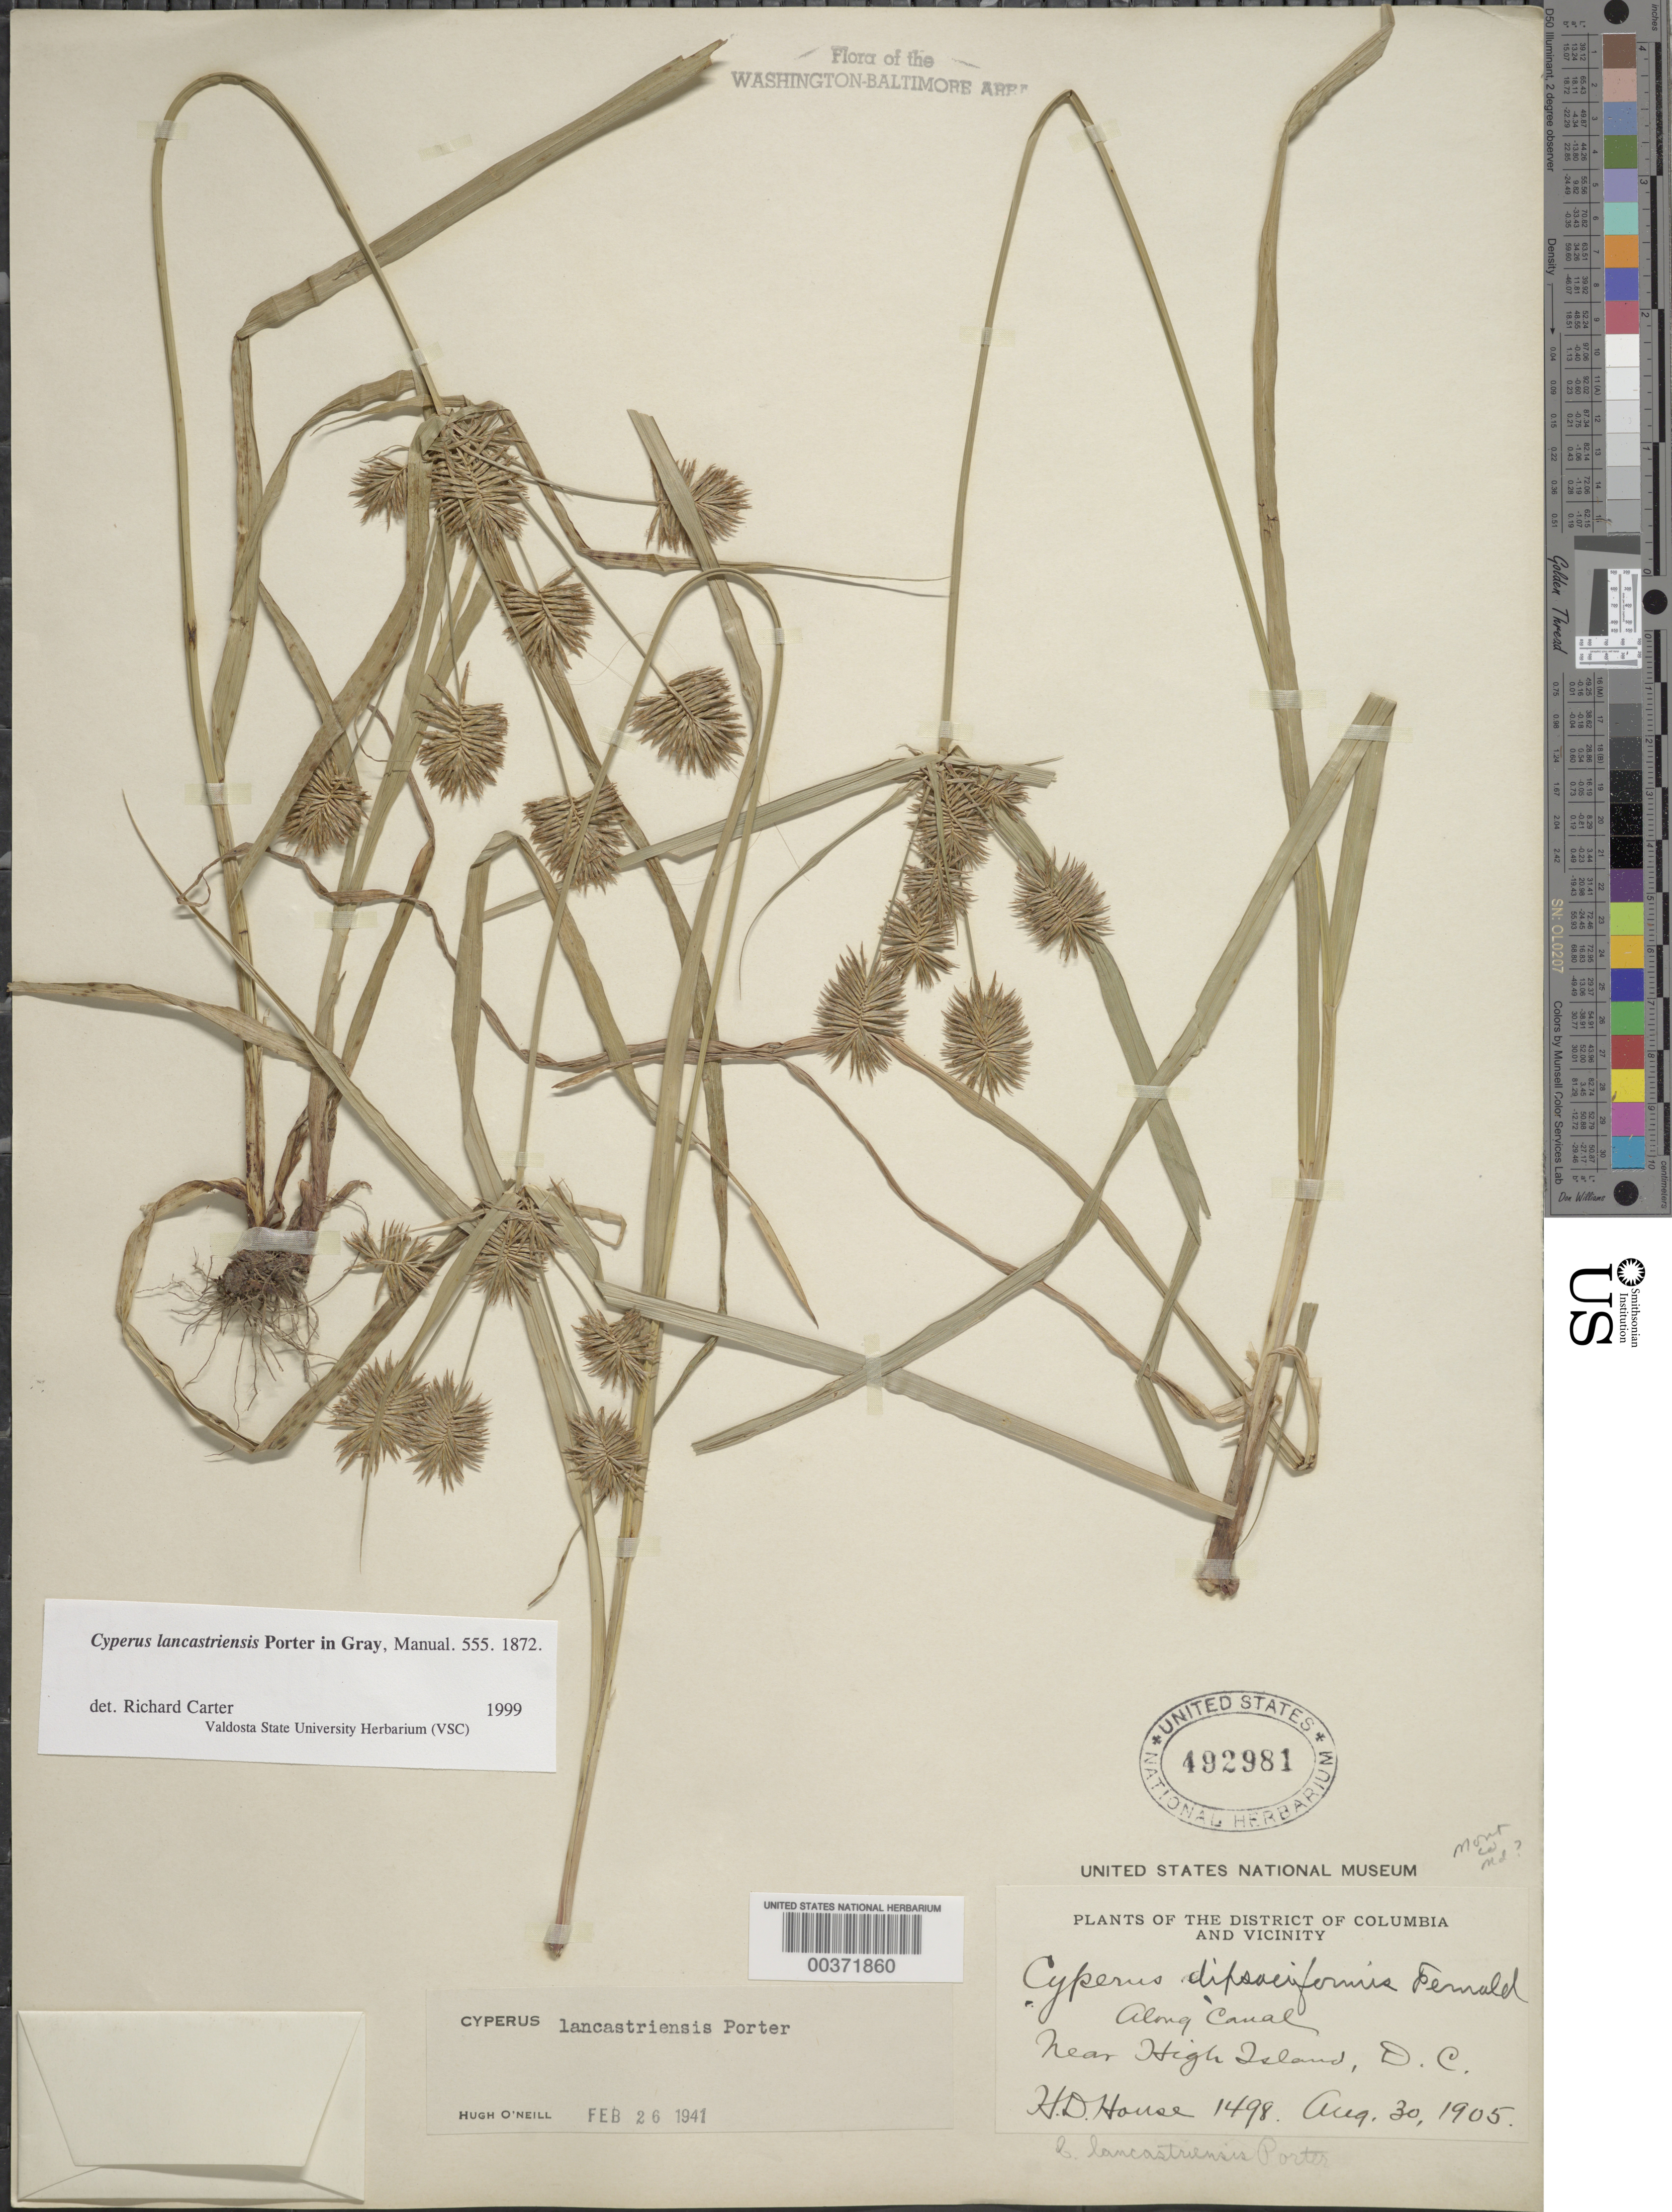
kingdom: Plantae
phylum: Tracheophyta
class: Liliopsida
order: Poales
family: Cyperaceae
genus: Cyperus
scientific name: Cyperus lancastriensis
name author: Porter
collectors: H. D. House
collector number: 1498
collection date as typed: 30 Aug 1905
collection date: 1905-08-30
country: United States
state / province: Maryland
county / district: Montgomery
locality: C. & O. Canal near High Island C. & O. Canal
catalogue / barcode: US 492981